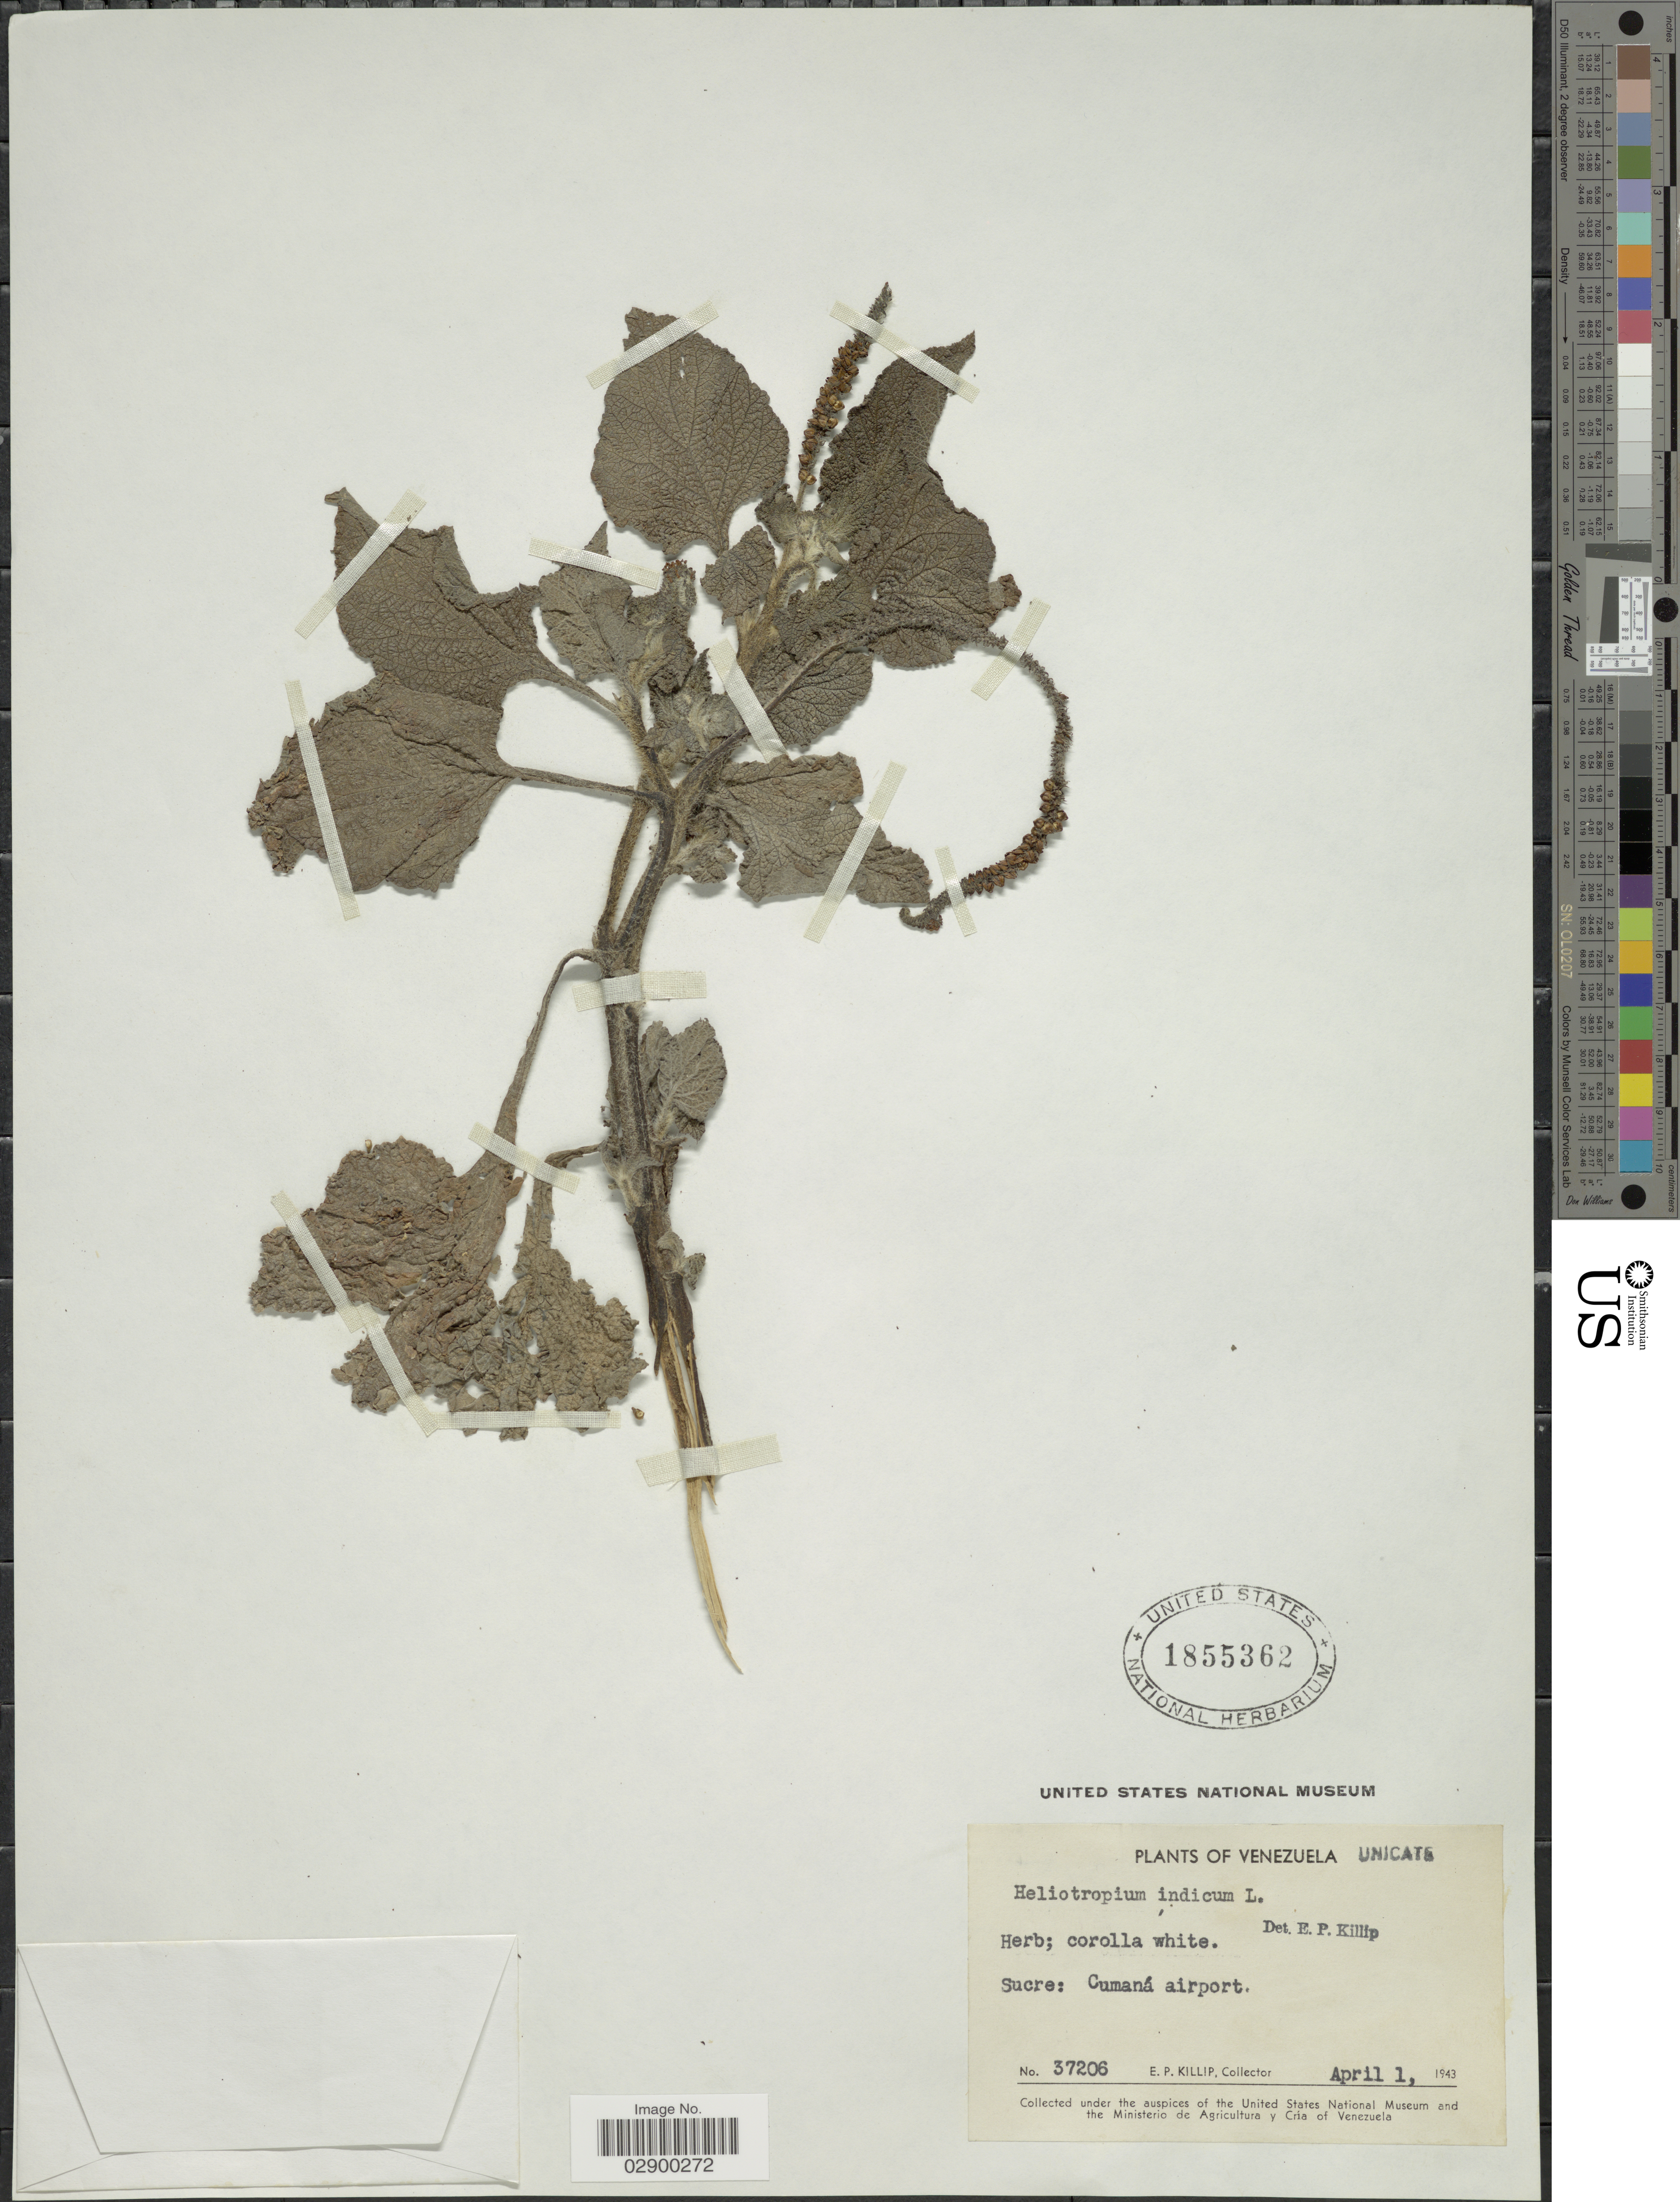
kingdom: Plantae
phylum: Tracheophyta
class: Magnoliopsida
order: Boraginales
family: Heliotropiaceae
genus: Heliotropium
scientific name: Heliotropium indicum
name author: L.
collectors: E. P. Killip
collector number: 37206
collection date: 1943-04-01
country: Venezuela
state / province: Sucre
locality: Sucre: Cumaná airport.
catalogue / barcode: US 1855362